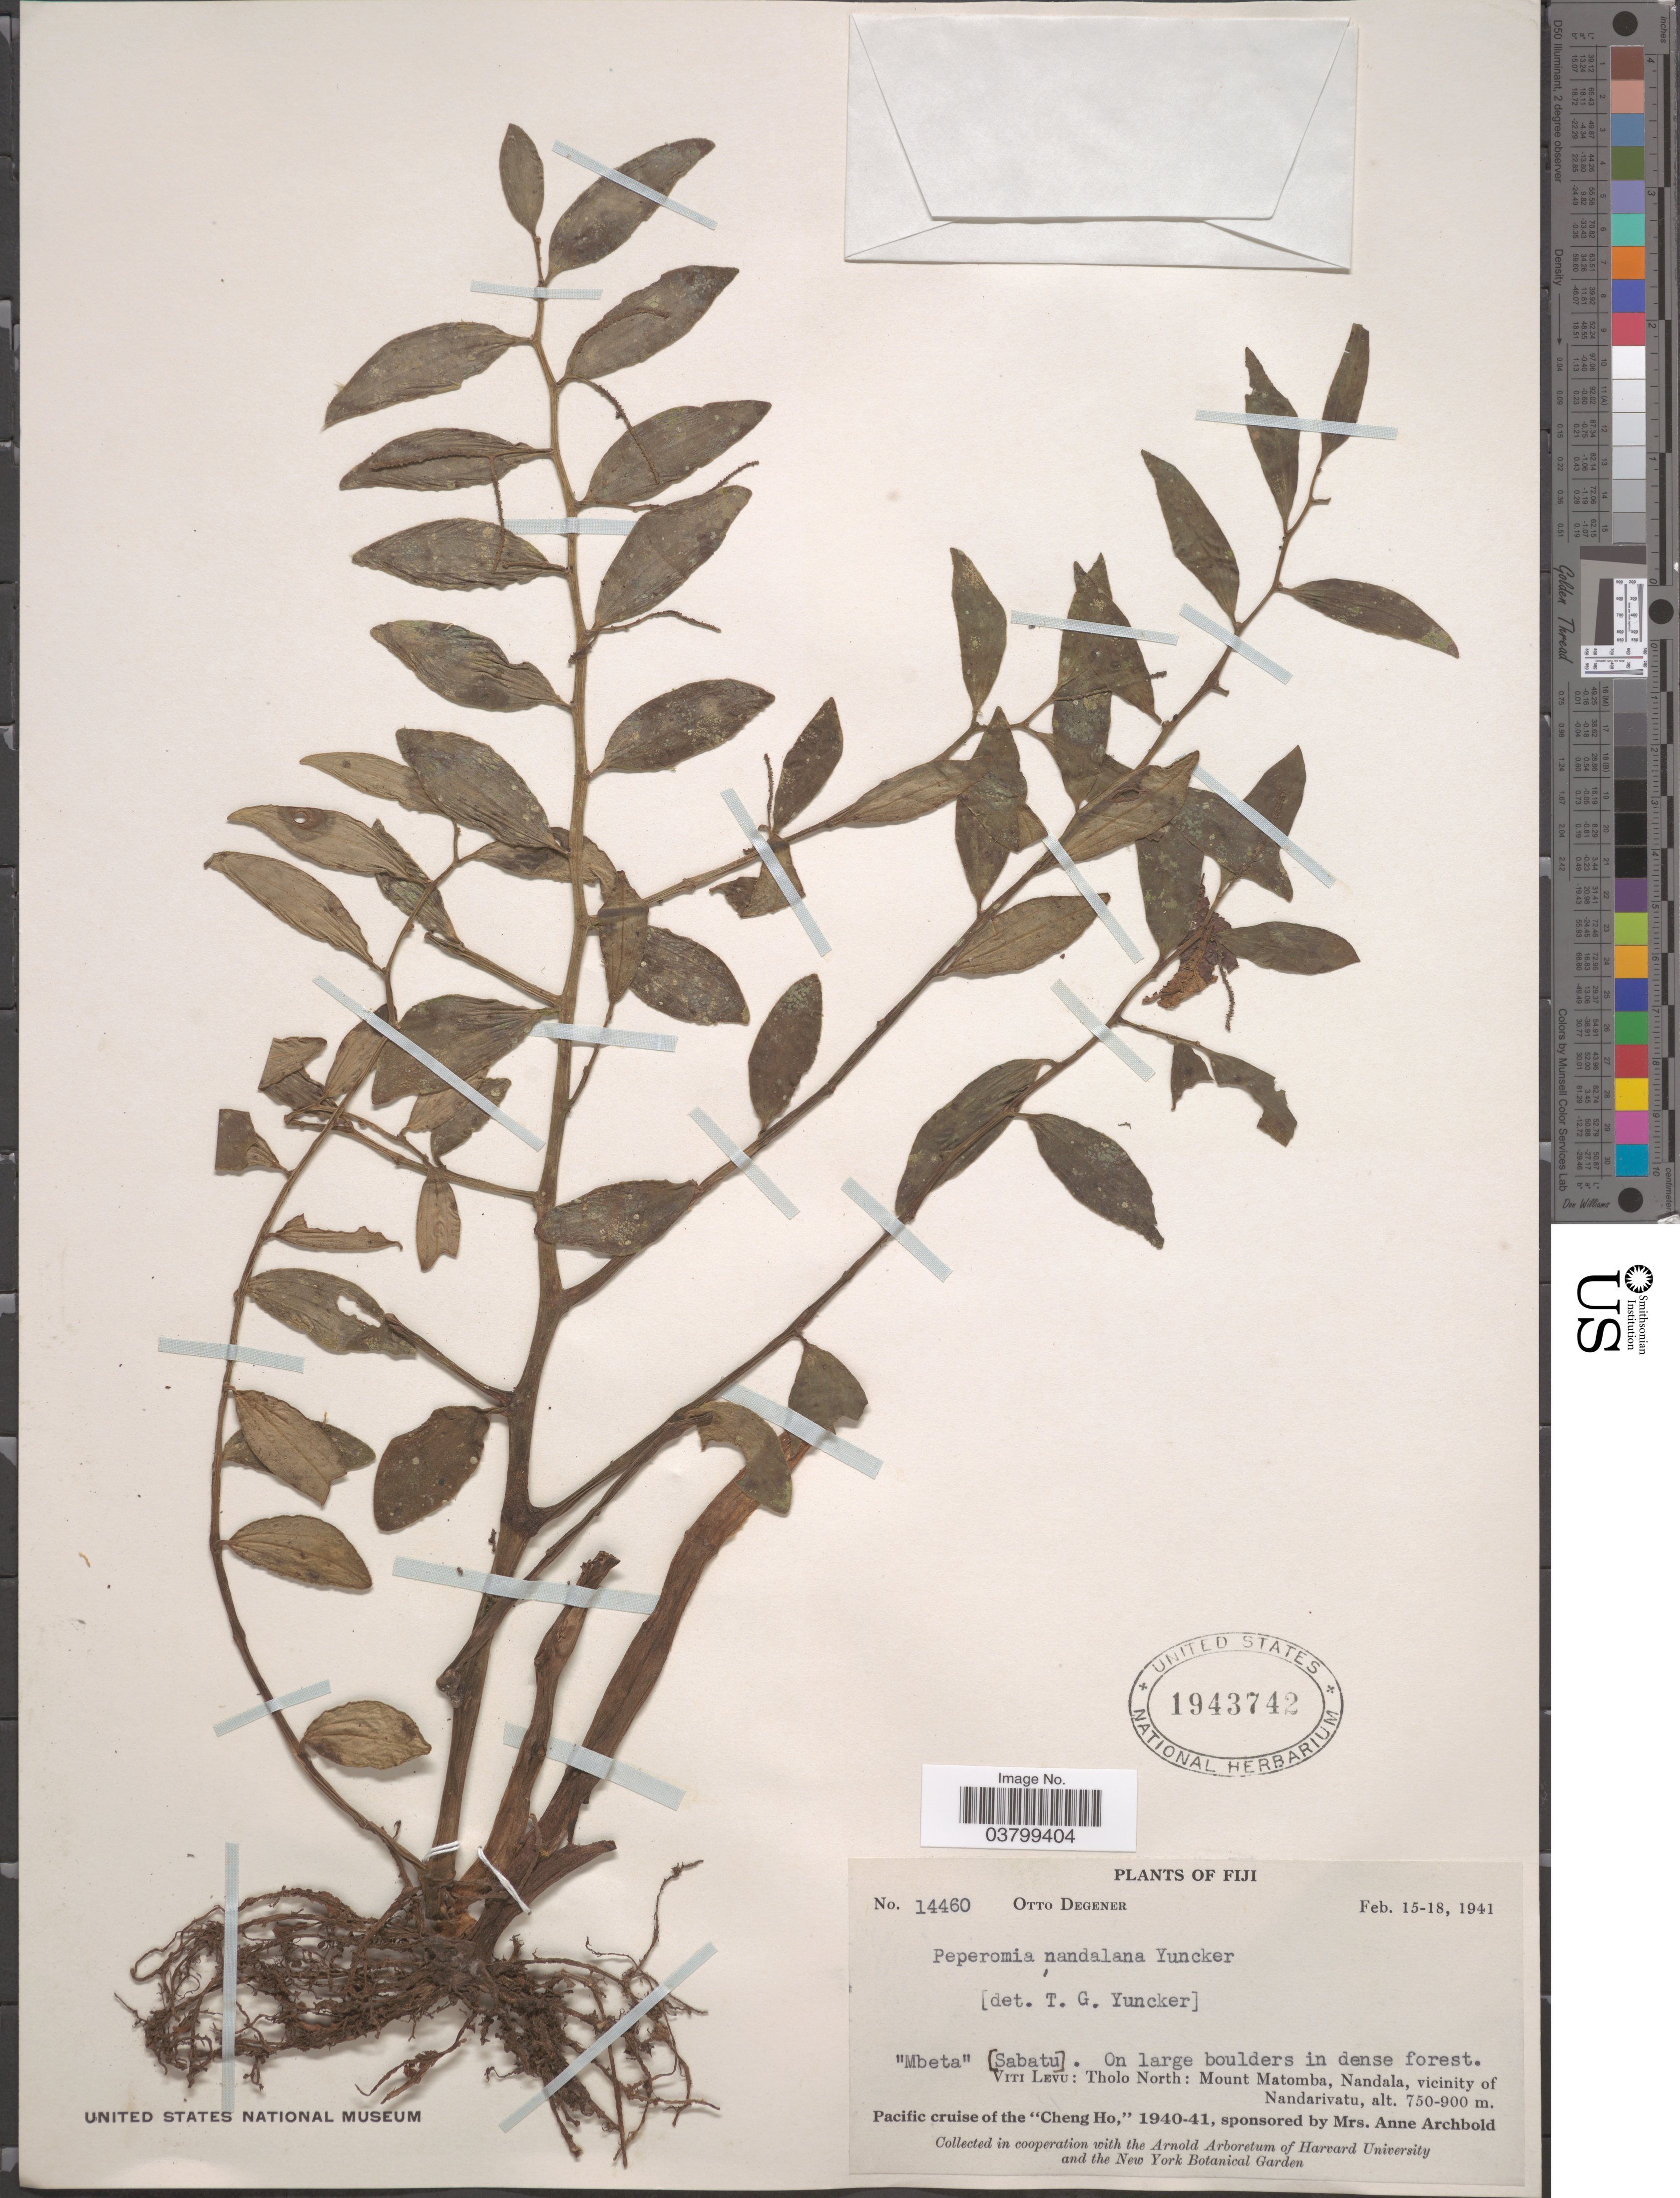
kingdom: Plantae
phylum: Tracheophyta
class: Magnoliopsida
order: Piperales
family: Piperaceae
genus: Peperomia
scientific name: Peperomia nandalana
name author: Yunck.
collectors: O. Degener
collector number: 14460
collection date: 1941-02-15/1941-02-18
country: Fiji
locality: Viti Levu: Tholo North: Mount Matomba, Nandala, vicinity of Nandarivatu.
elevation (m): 750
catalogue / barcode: US 1973742